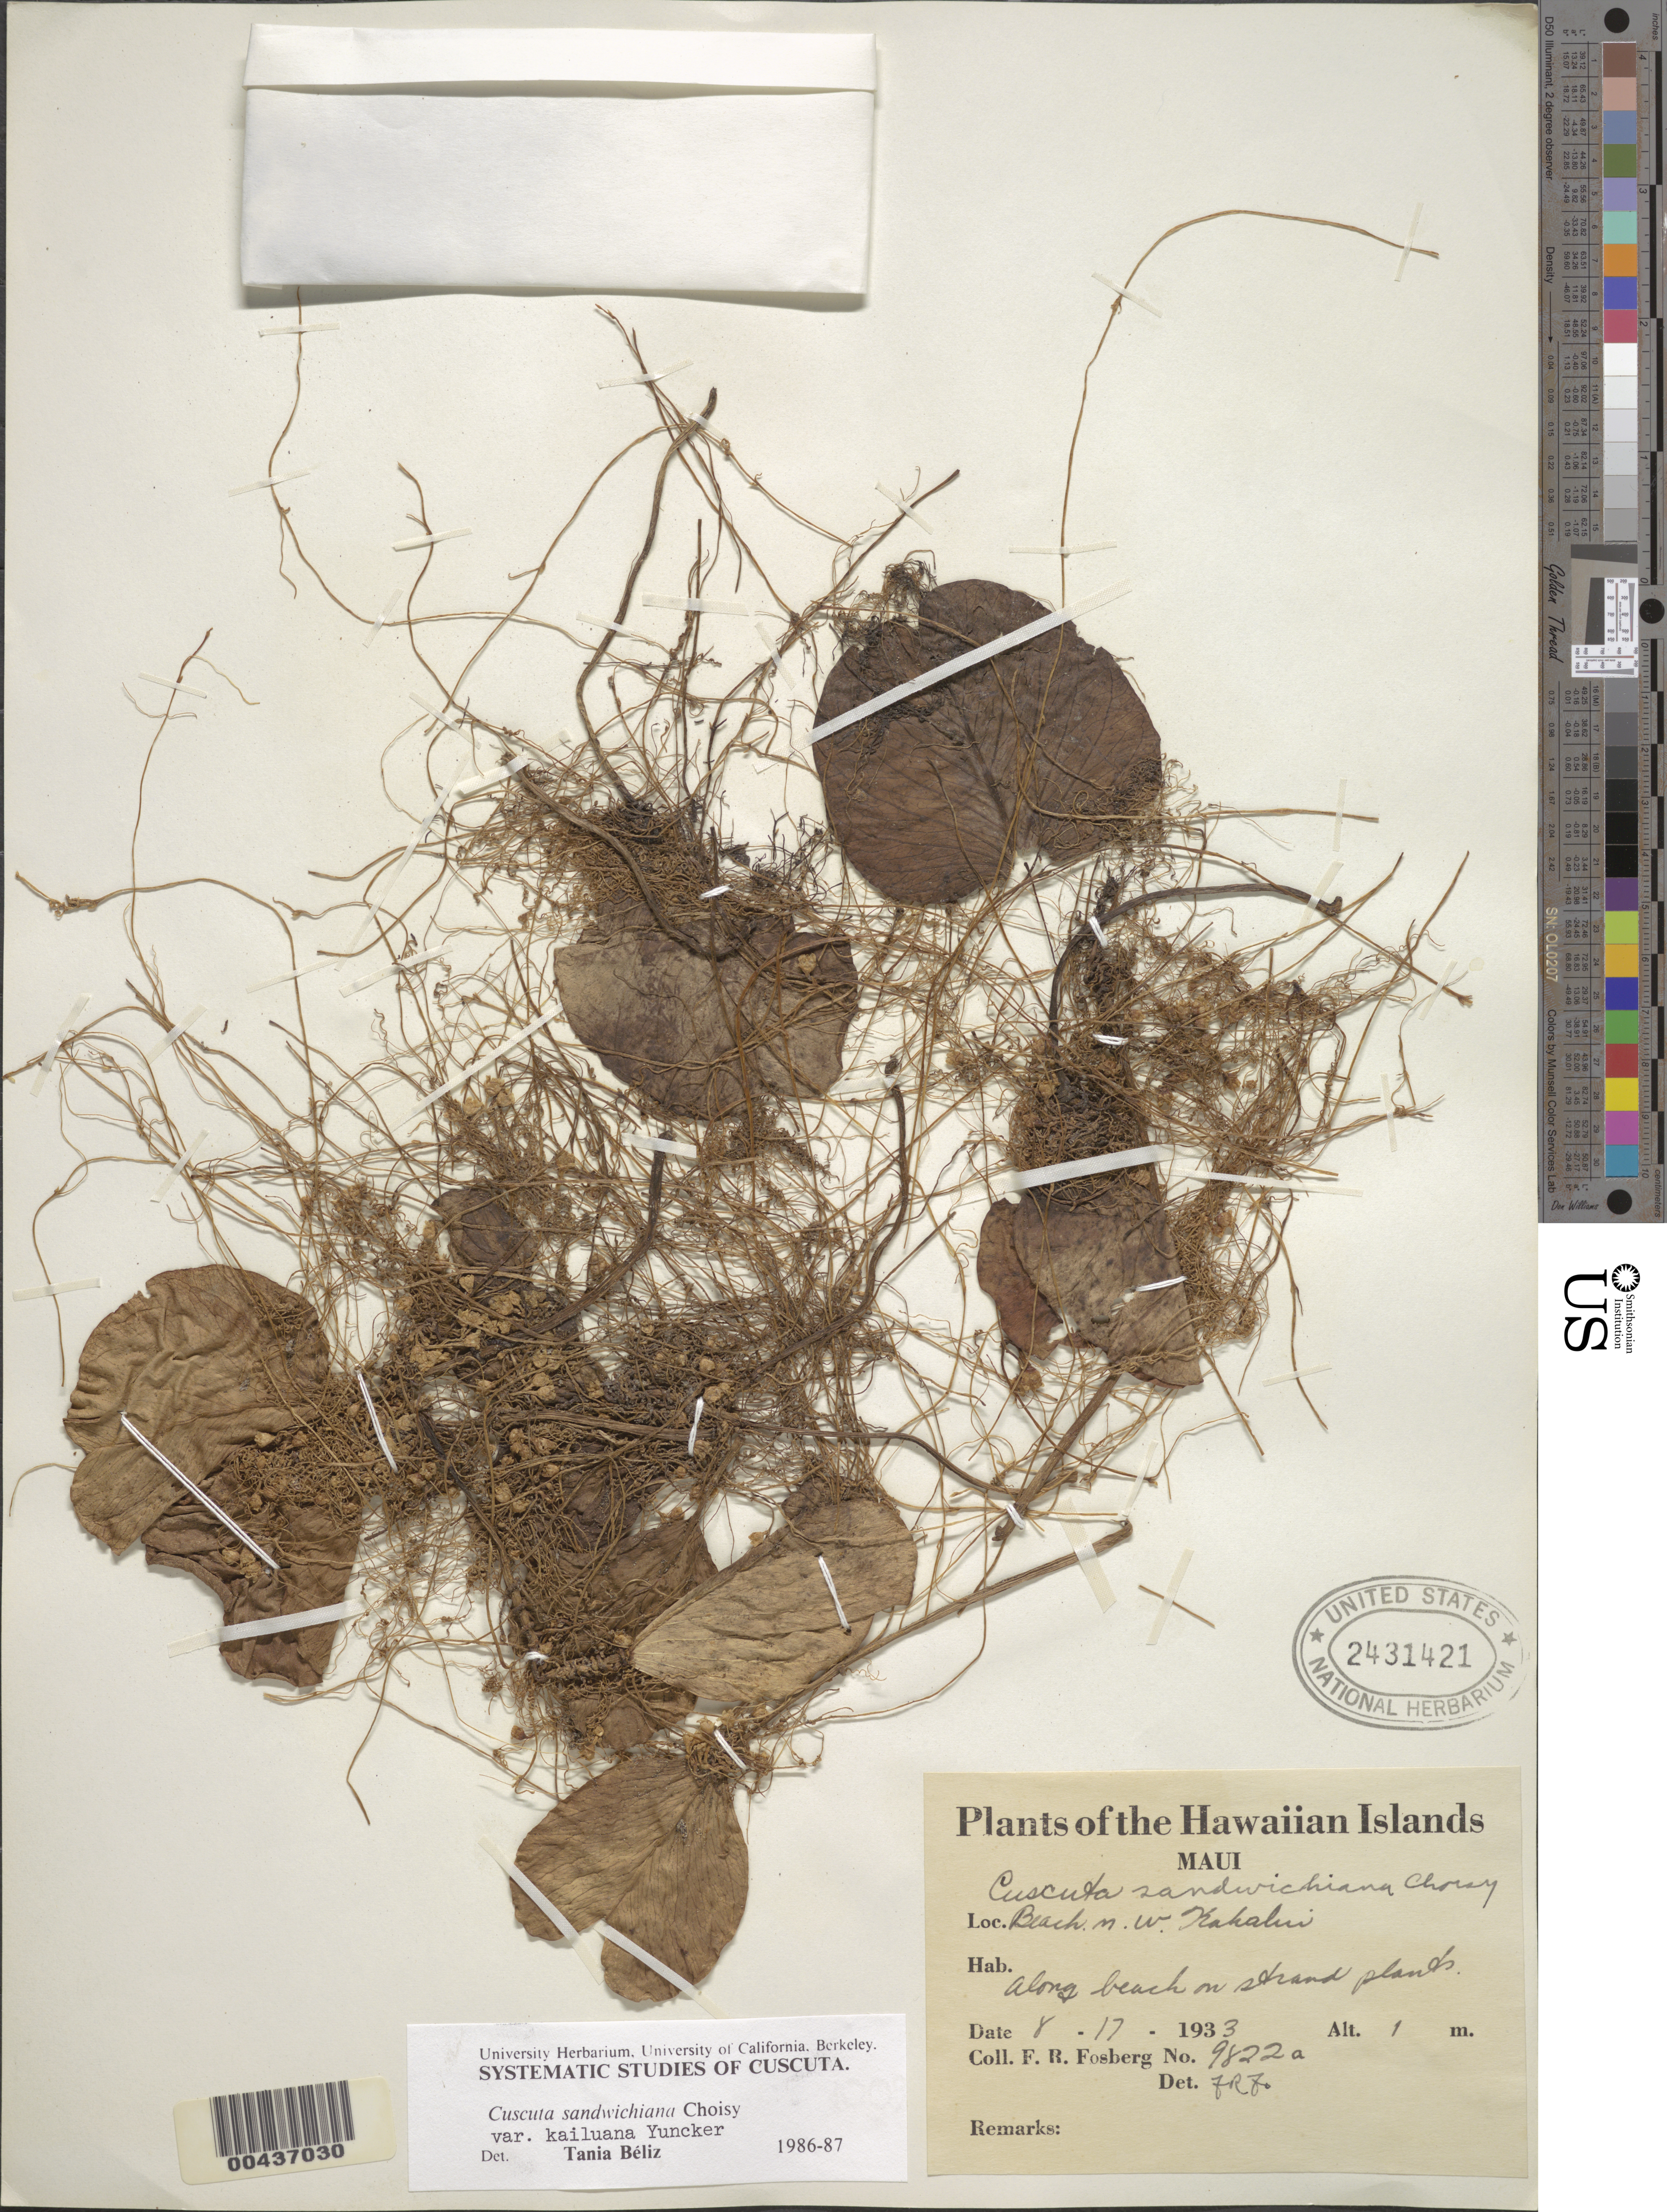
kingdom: Plantae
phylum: Tracheophyta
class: Magnoliopsida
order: Solanales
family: Convolvulaceae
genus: Cuscuta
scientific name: Cuscuta sandwichiana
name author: Choisy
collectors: F. R. Fosberg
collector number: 9822a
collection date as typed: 17 Aug 1933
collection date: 1933-08-17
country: United States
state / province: Hawaii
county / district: Maui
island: Maui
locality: beach NW Kahalui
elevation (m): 1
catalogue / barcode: US 2431421